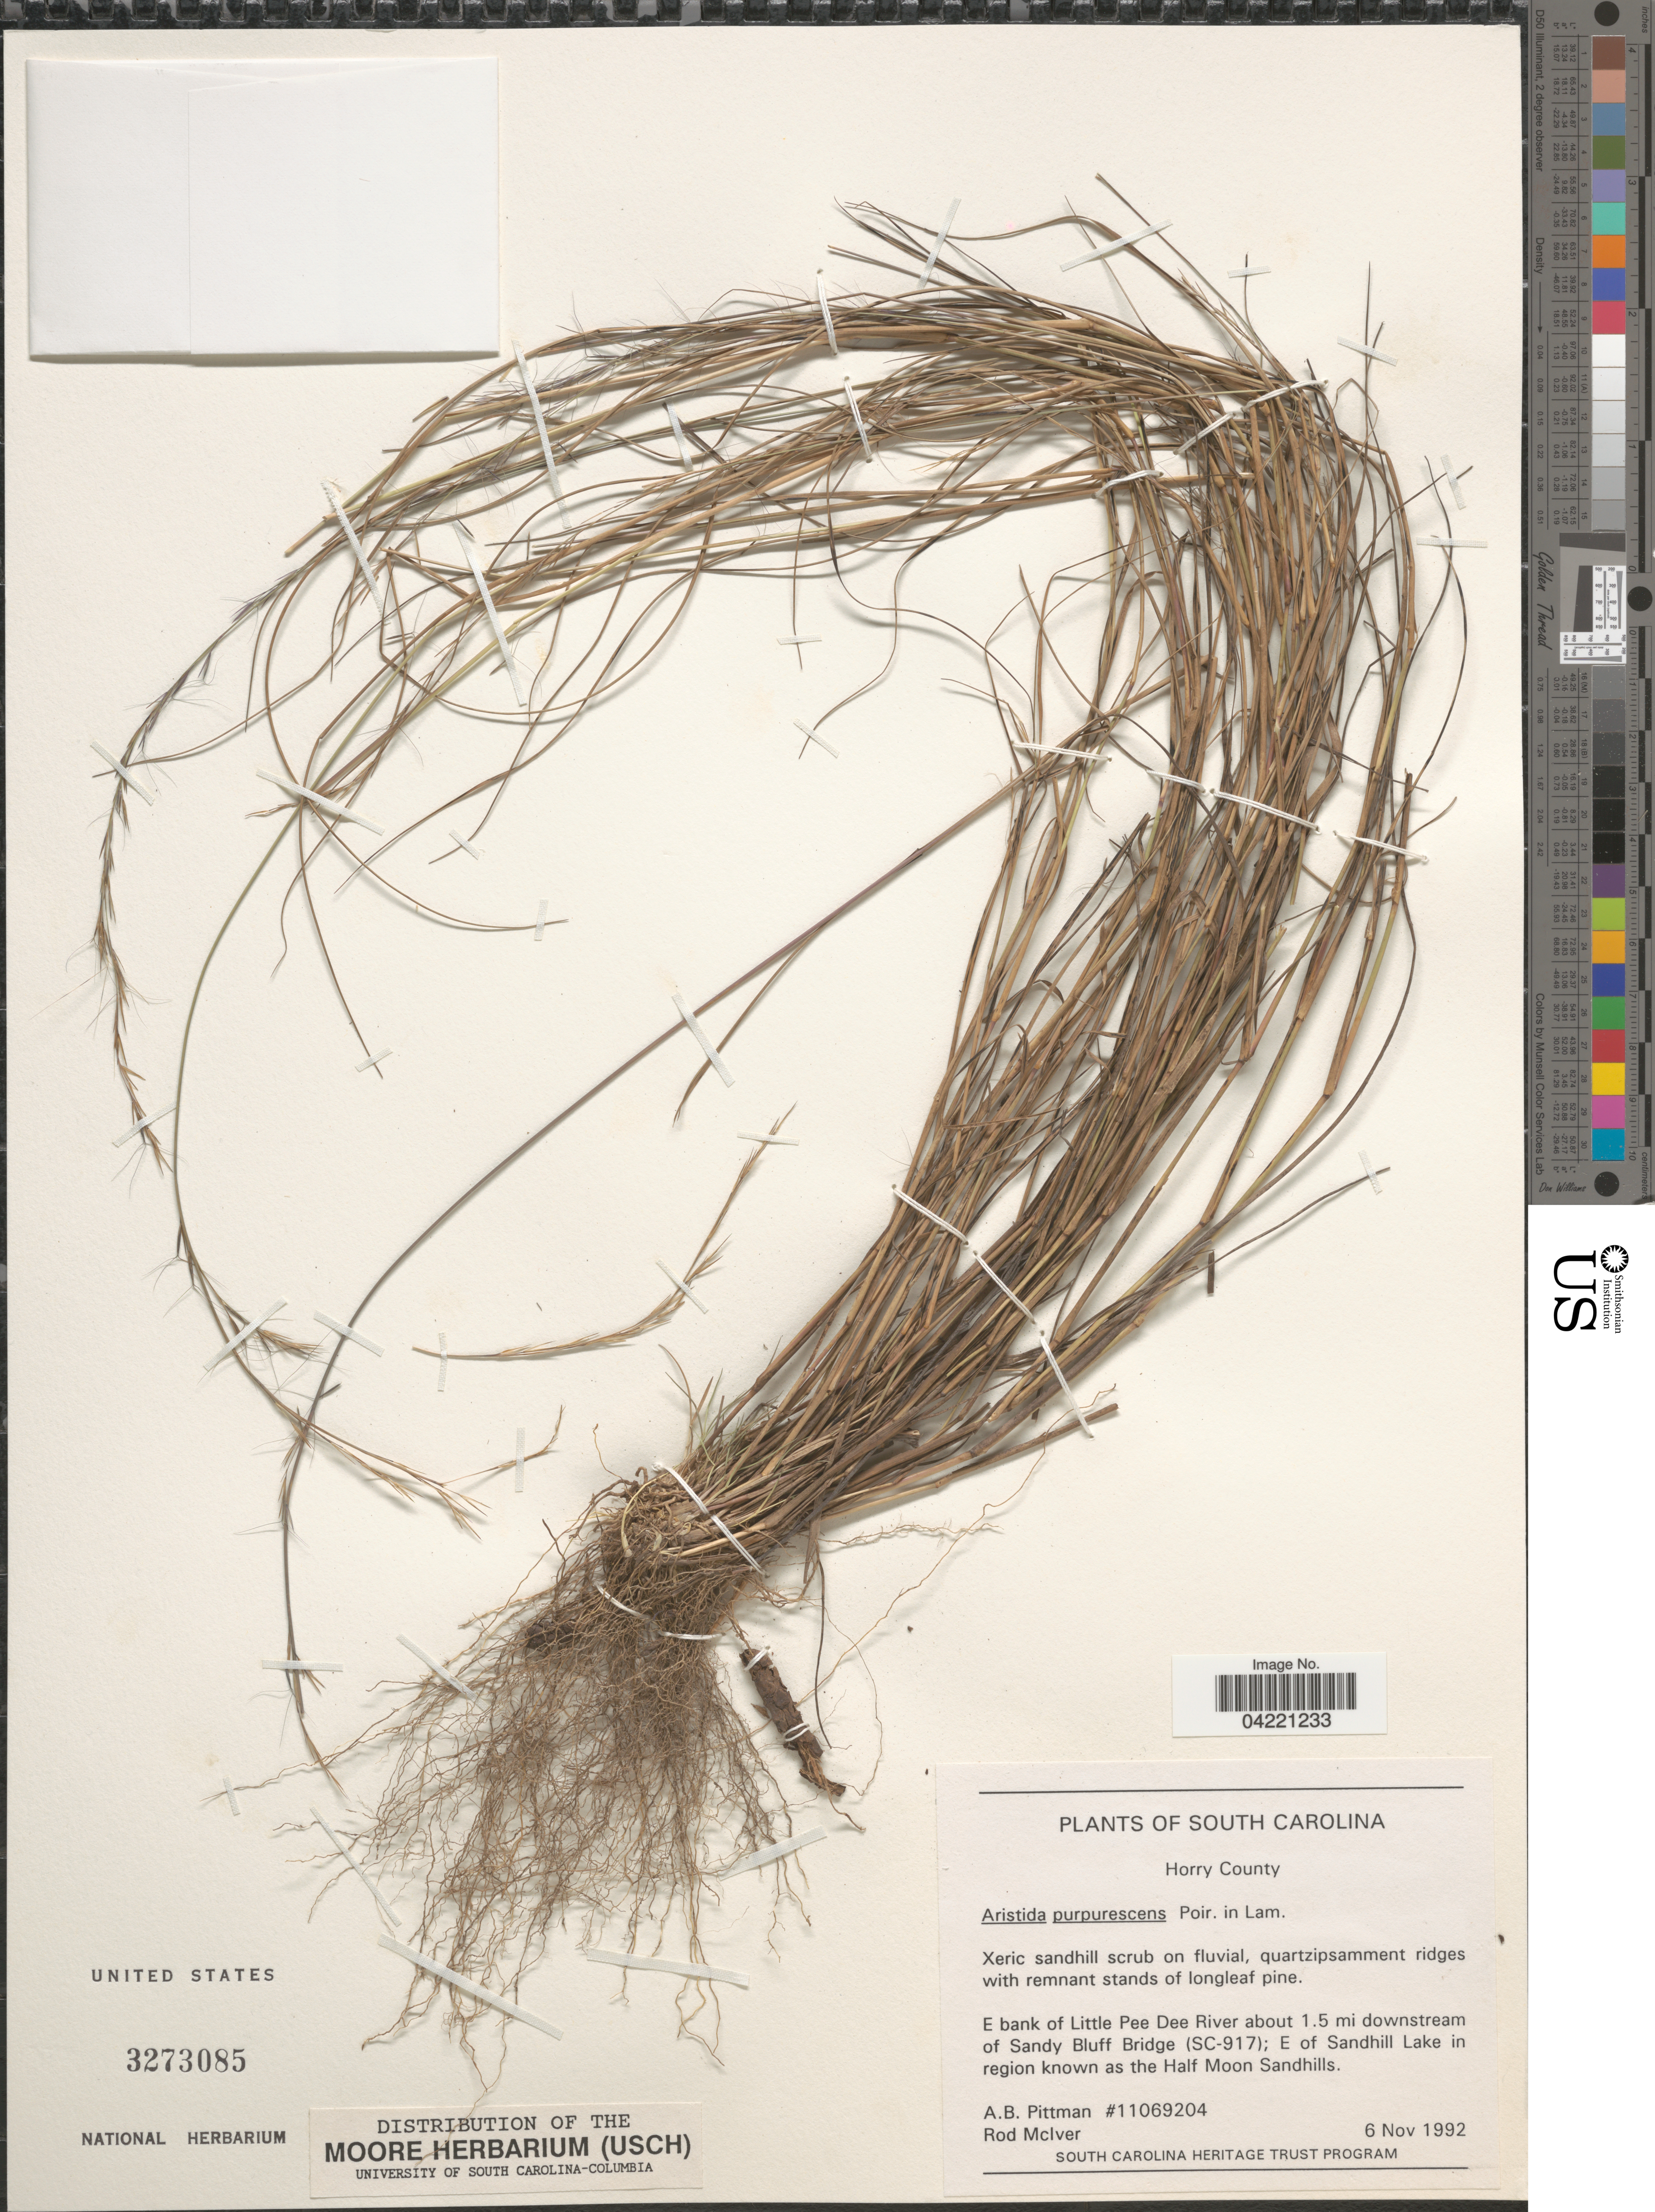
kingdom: Plantae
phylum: Tracheophyta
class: Liliopsida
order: Poales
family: Poaceae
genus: Aristida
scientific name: Aristida purpurascens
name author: Poir.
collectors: A. B. Pittman & R. Mclver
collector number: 11069204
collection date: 1992-11-06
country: United States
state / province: South Dakota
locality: Horry County. E bank of Little Pee Dee River about 1,5 mi downstream of Sandy Bluff Bridge (SC-917); E of Sandhill Lake in region known as the Half Moon Sandhills.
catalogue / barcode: US 3273085